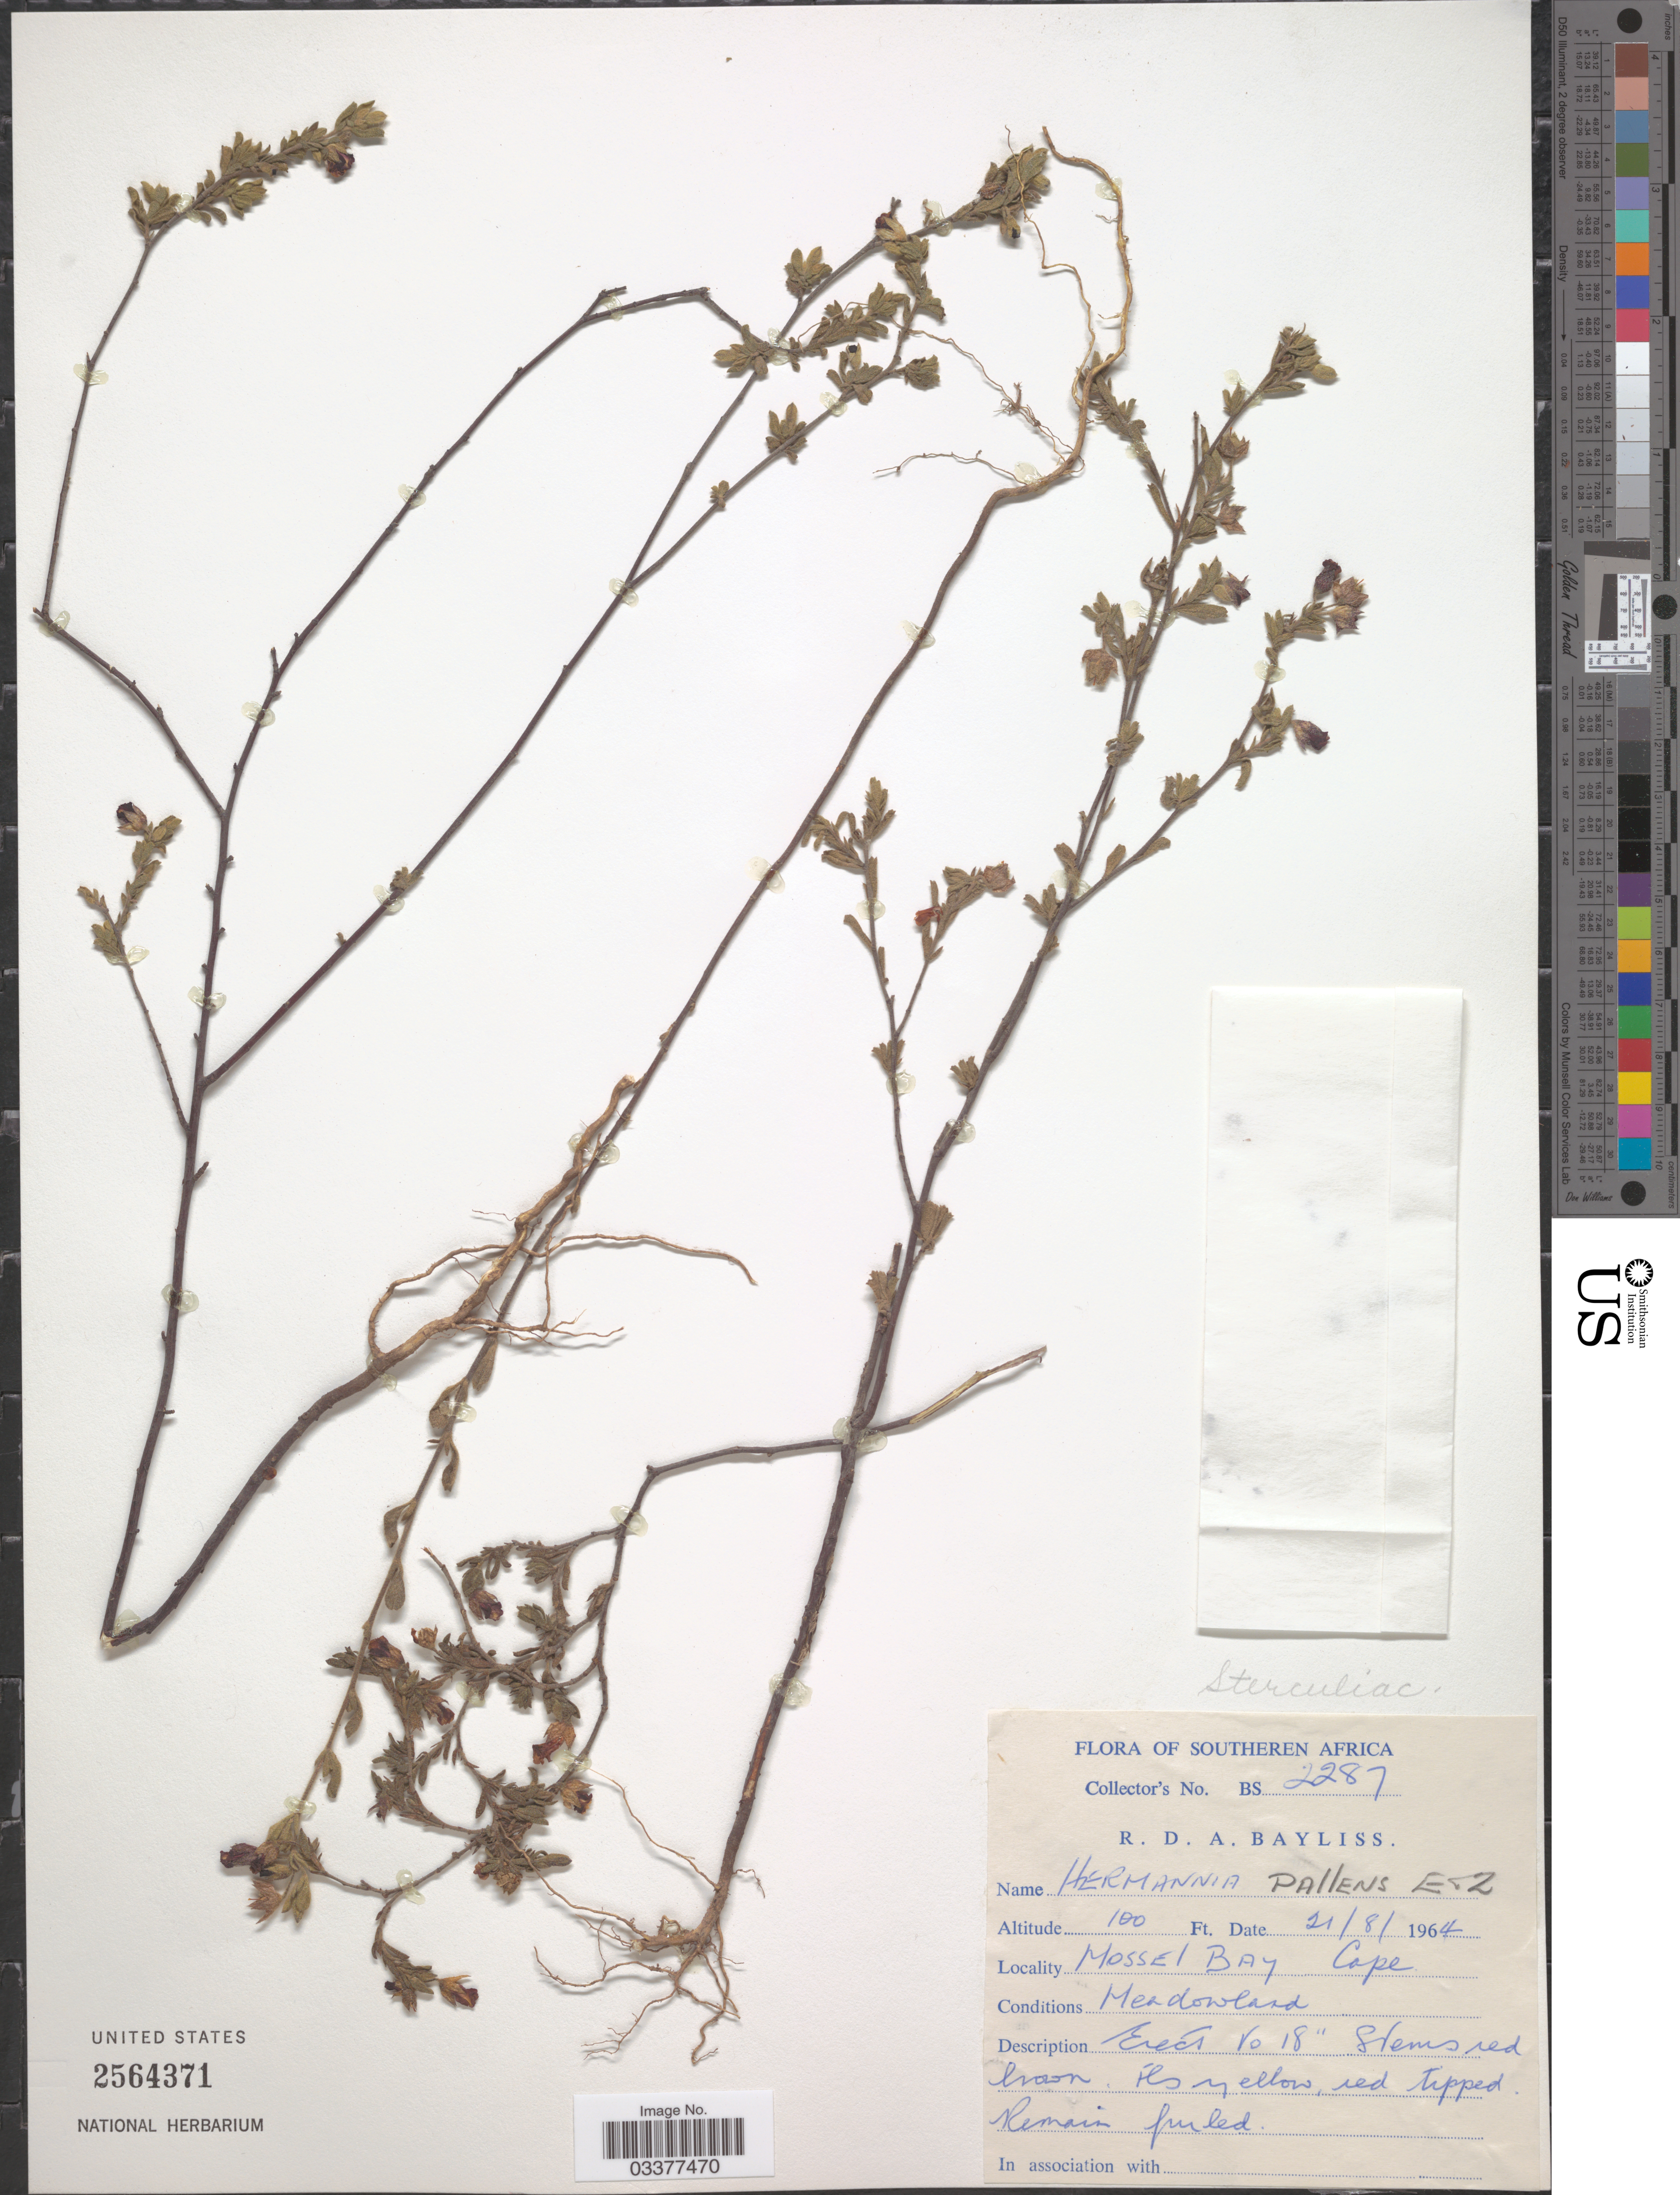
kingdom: Plantae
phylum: Tracheophyta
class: Magnoliopsida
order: Malvales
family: Malvaceae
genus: Hermannia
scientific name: Hermannia pallens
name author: Eckl. & Zeyh.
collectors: R. Bayliss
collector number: BS 2287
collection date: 1964-08-21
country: South Africa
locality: Southern Africa. Mossel Bay Cape.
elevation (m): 30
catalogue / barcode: US 2564371